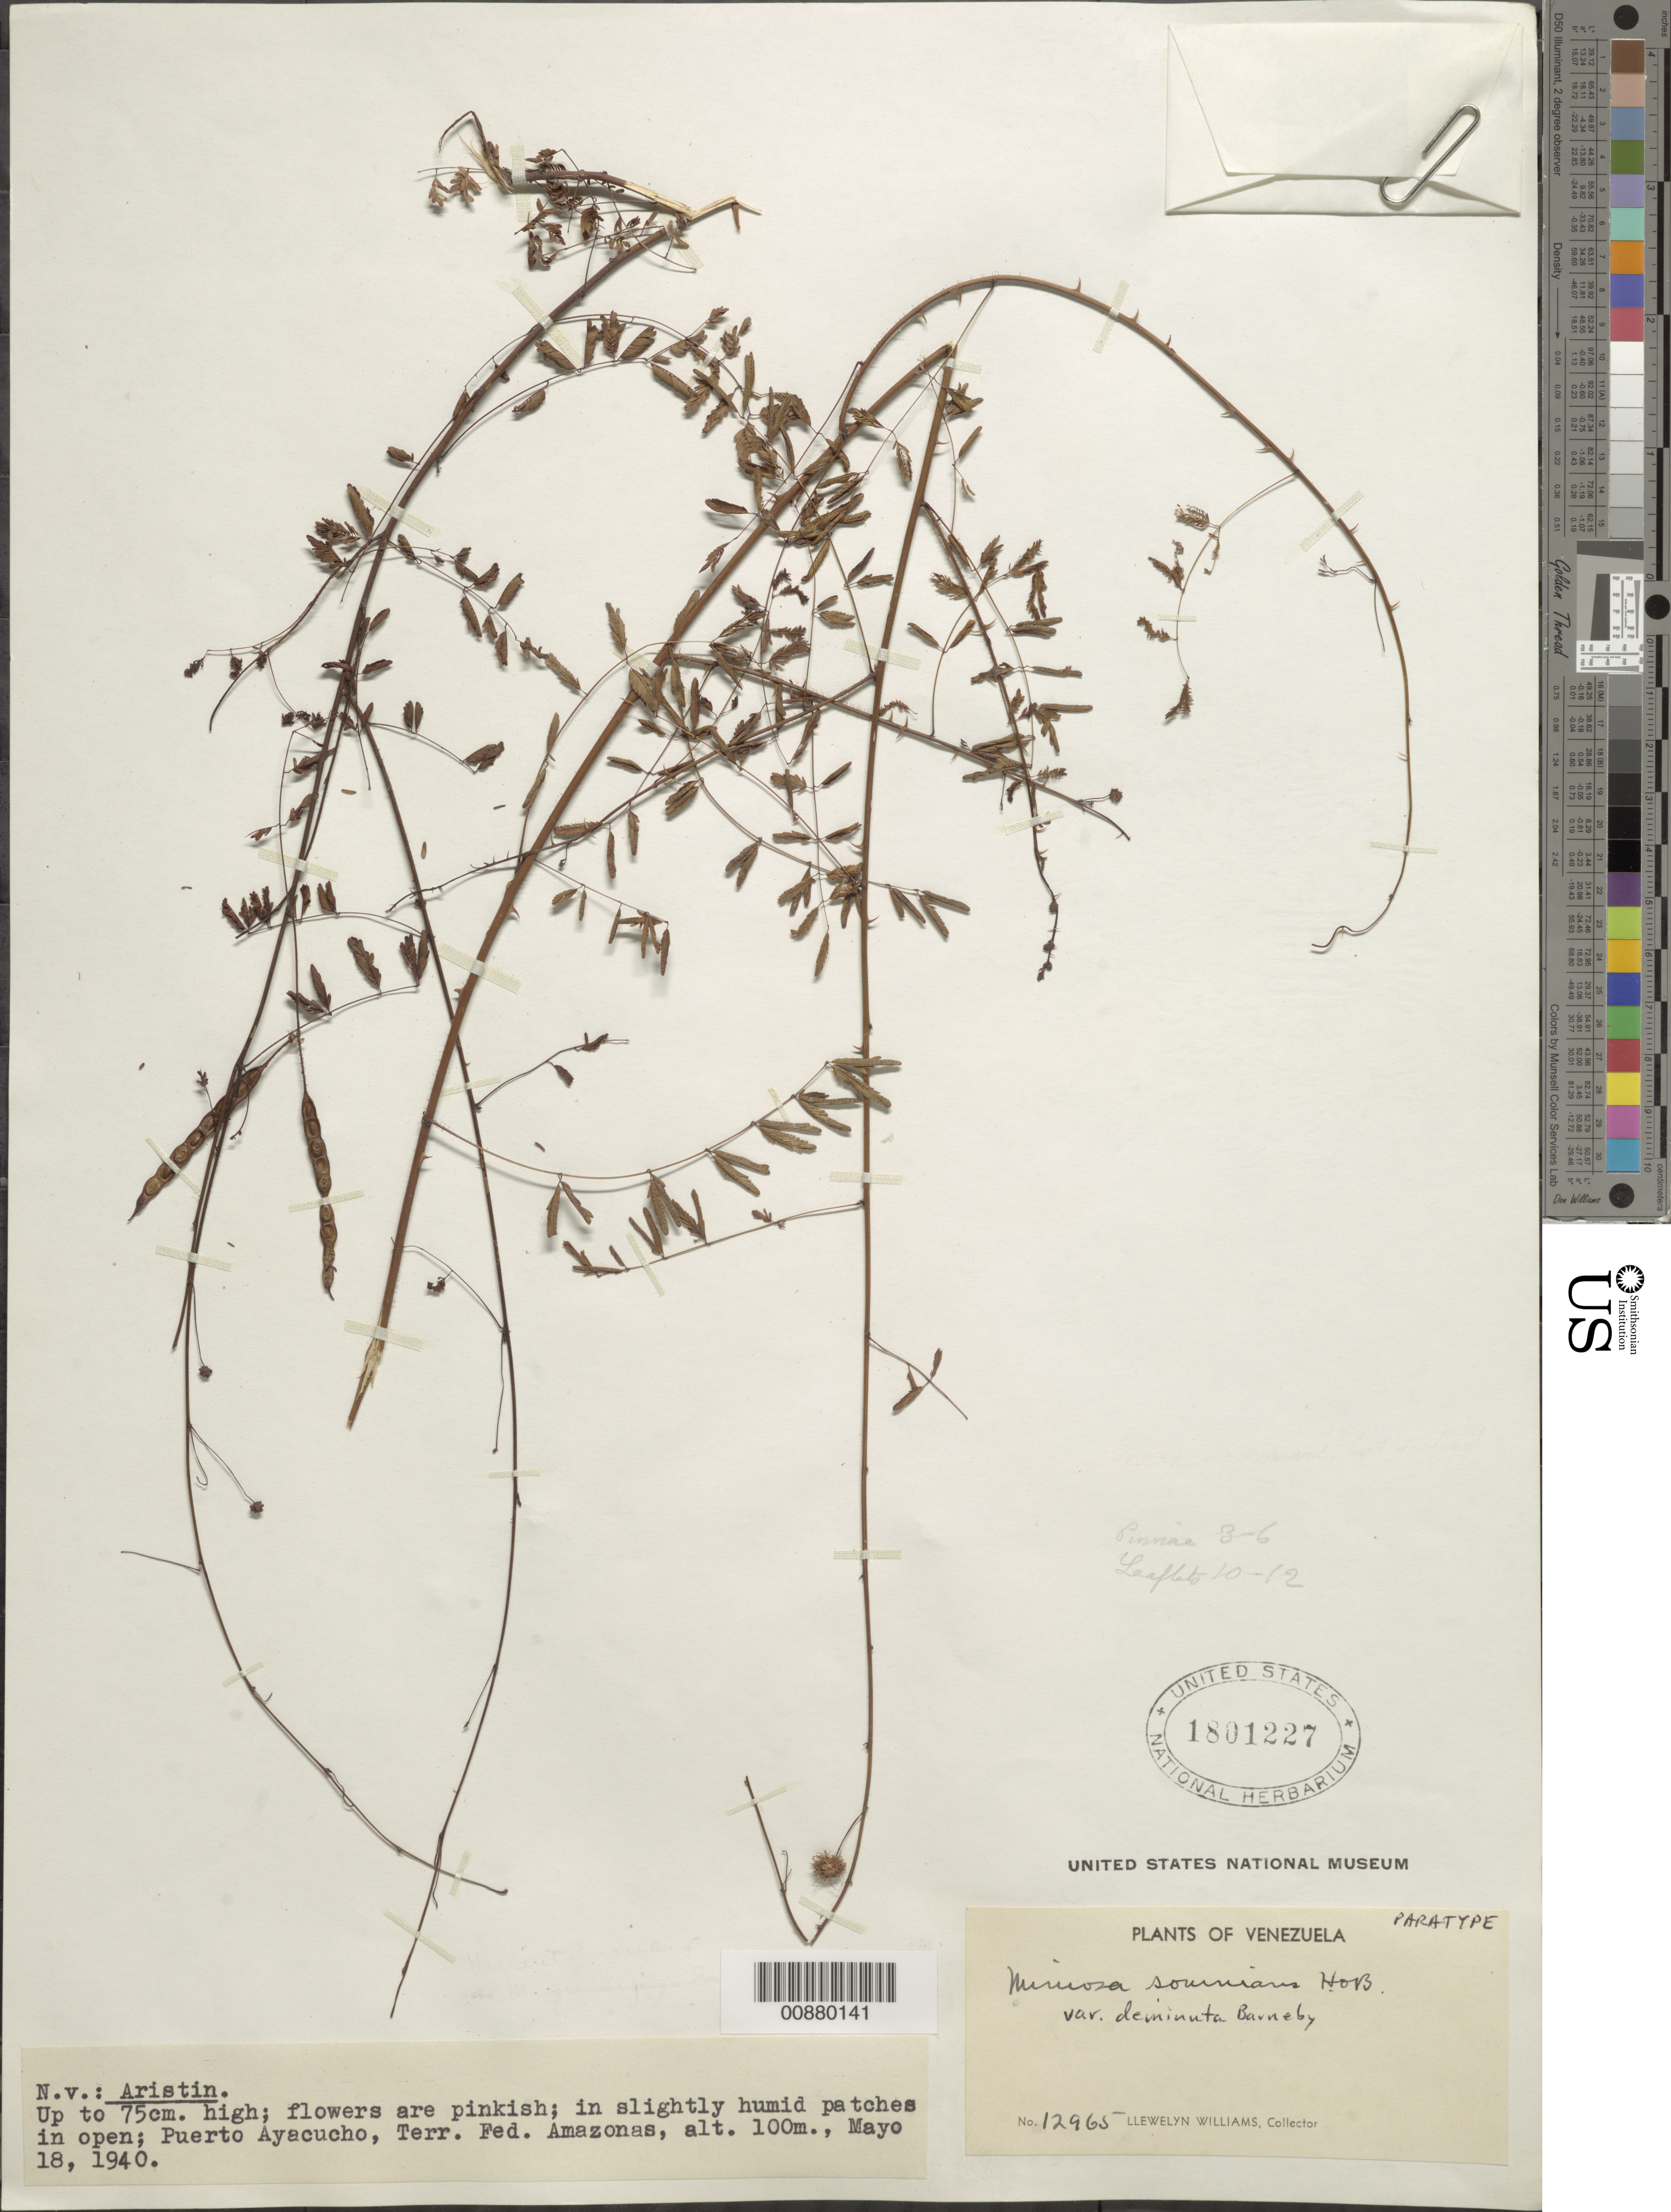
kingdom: Plantae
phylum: Tracheophyta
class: Magnoliopsida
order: Fabales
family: Fabaceae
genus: Mimosa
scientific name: Mimosa somnians var. deminuta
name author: Barneby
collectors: Ll. Williams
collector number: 12965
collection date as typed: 18-May-40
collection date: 1940-05-18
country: Venezuela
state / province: Amazonas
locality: Puerto Ayacucho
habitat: Slightly humid patches in open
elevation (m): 100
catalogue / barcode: US 1801227